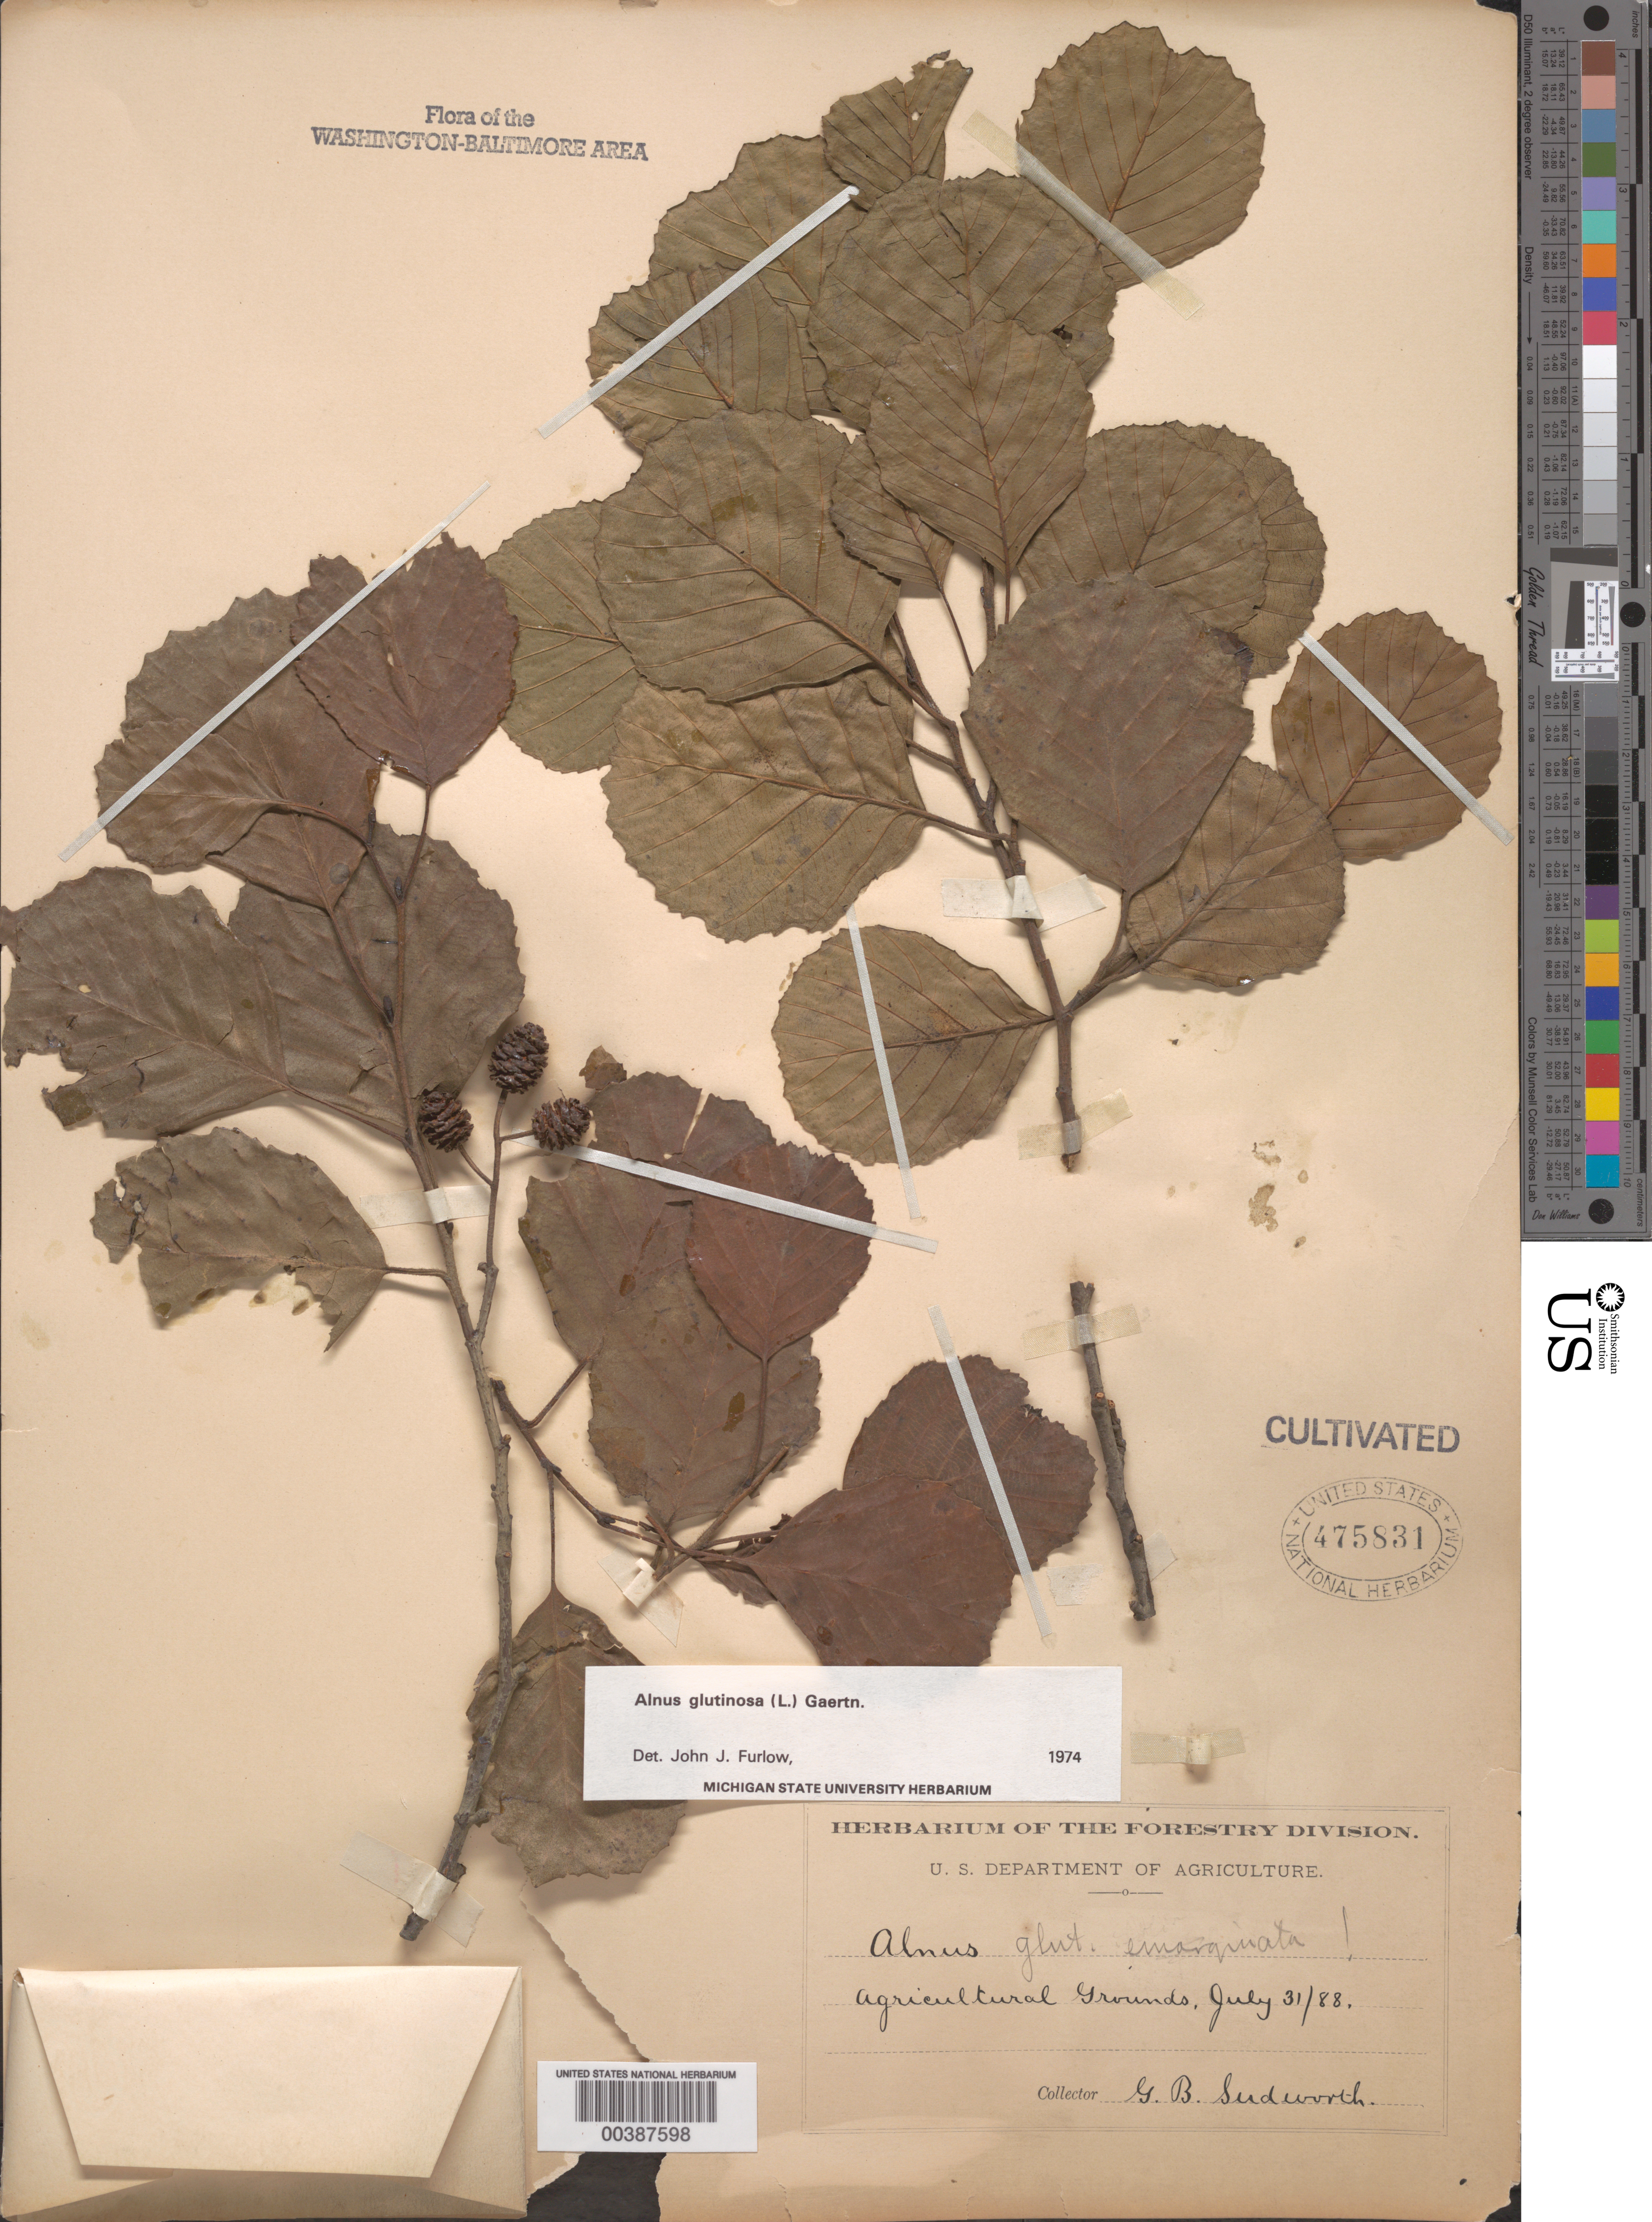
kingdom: Plantae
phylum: Tracheophyta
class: Magnoliopsida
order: Fagales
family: Betulaceae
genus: Alnus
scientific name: Alnus glutinosa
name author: (L.) Gaertn.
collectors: G. B. Sudworth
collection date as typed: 31 Jul 1888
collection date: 1888-07-31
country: United States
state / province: District of Columbia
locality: Agriculture grounds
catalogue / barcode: US 475831